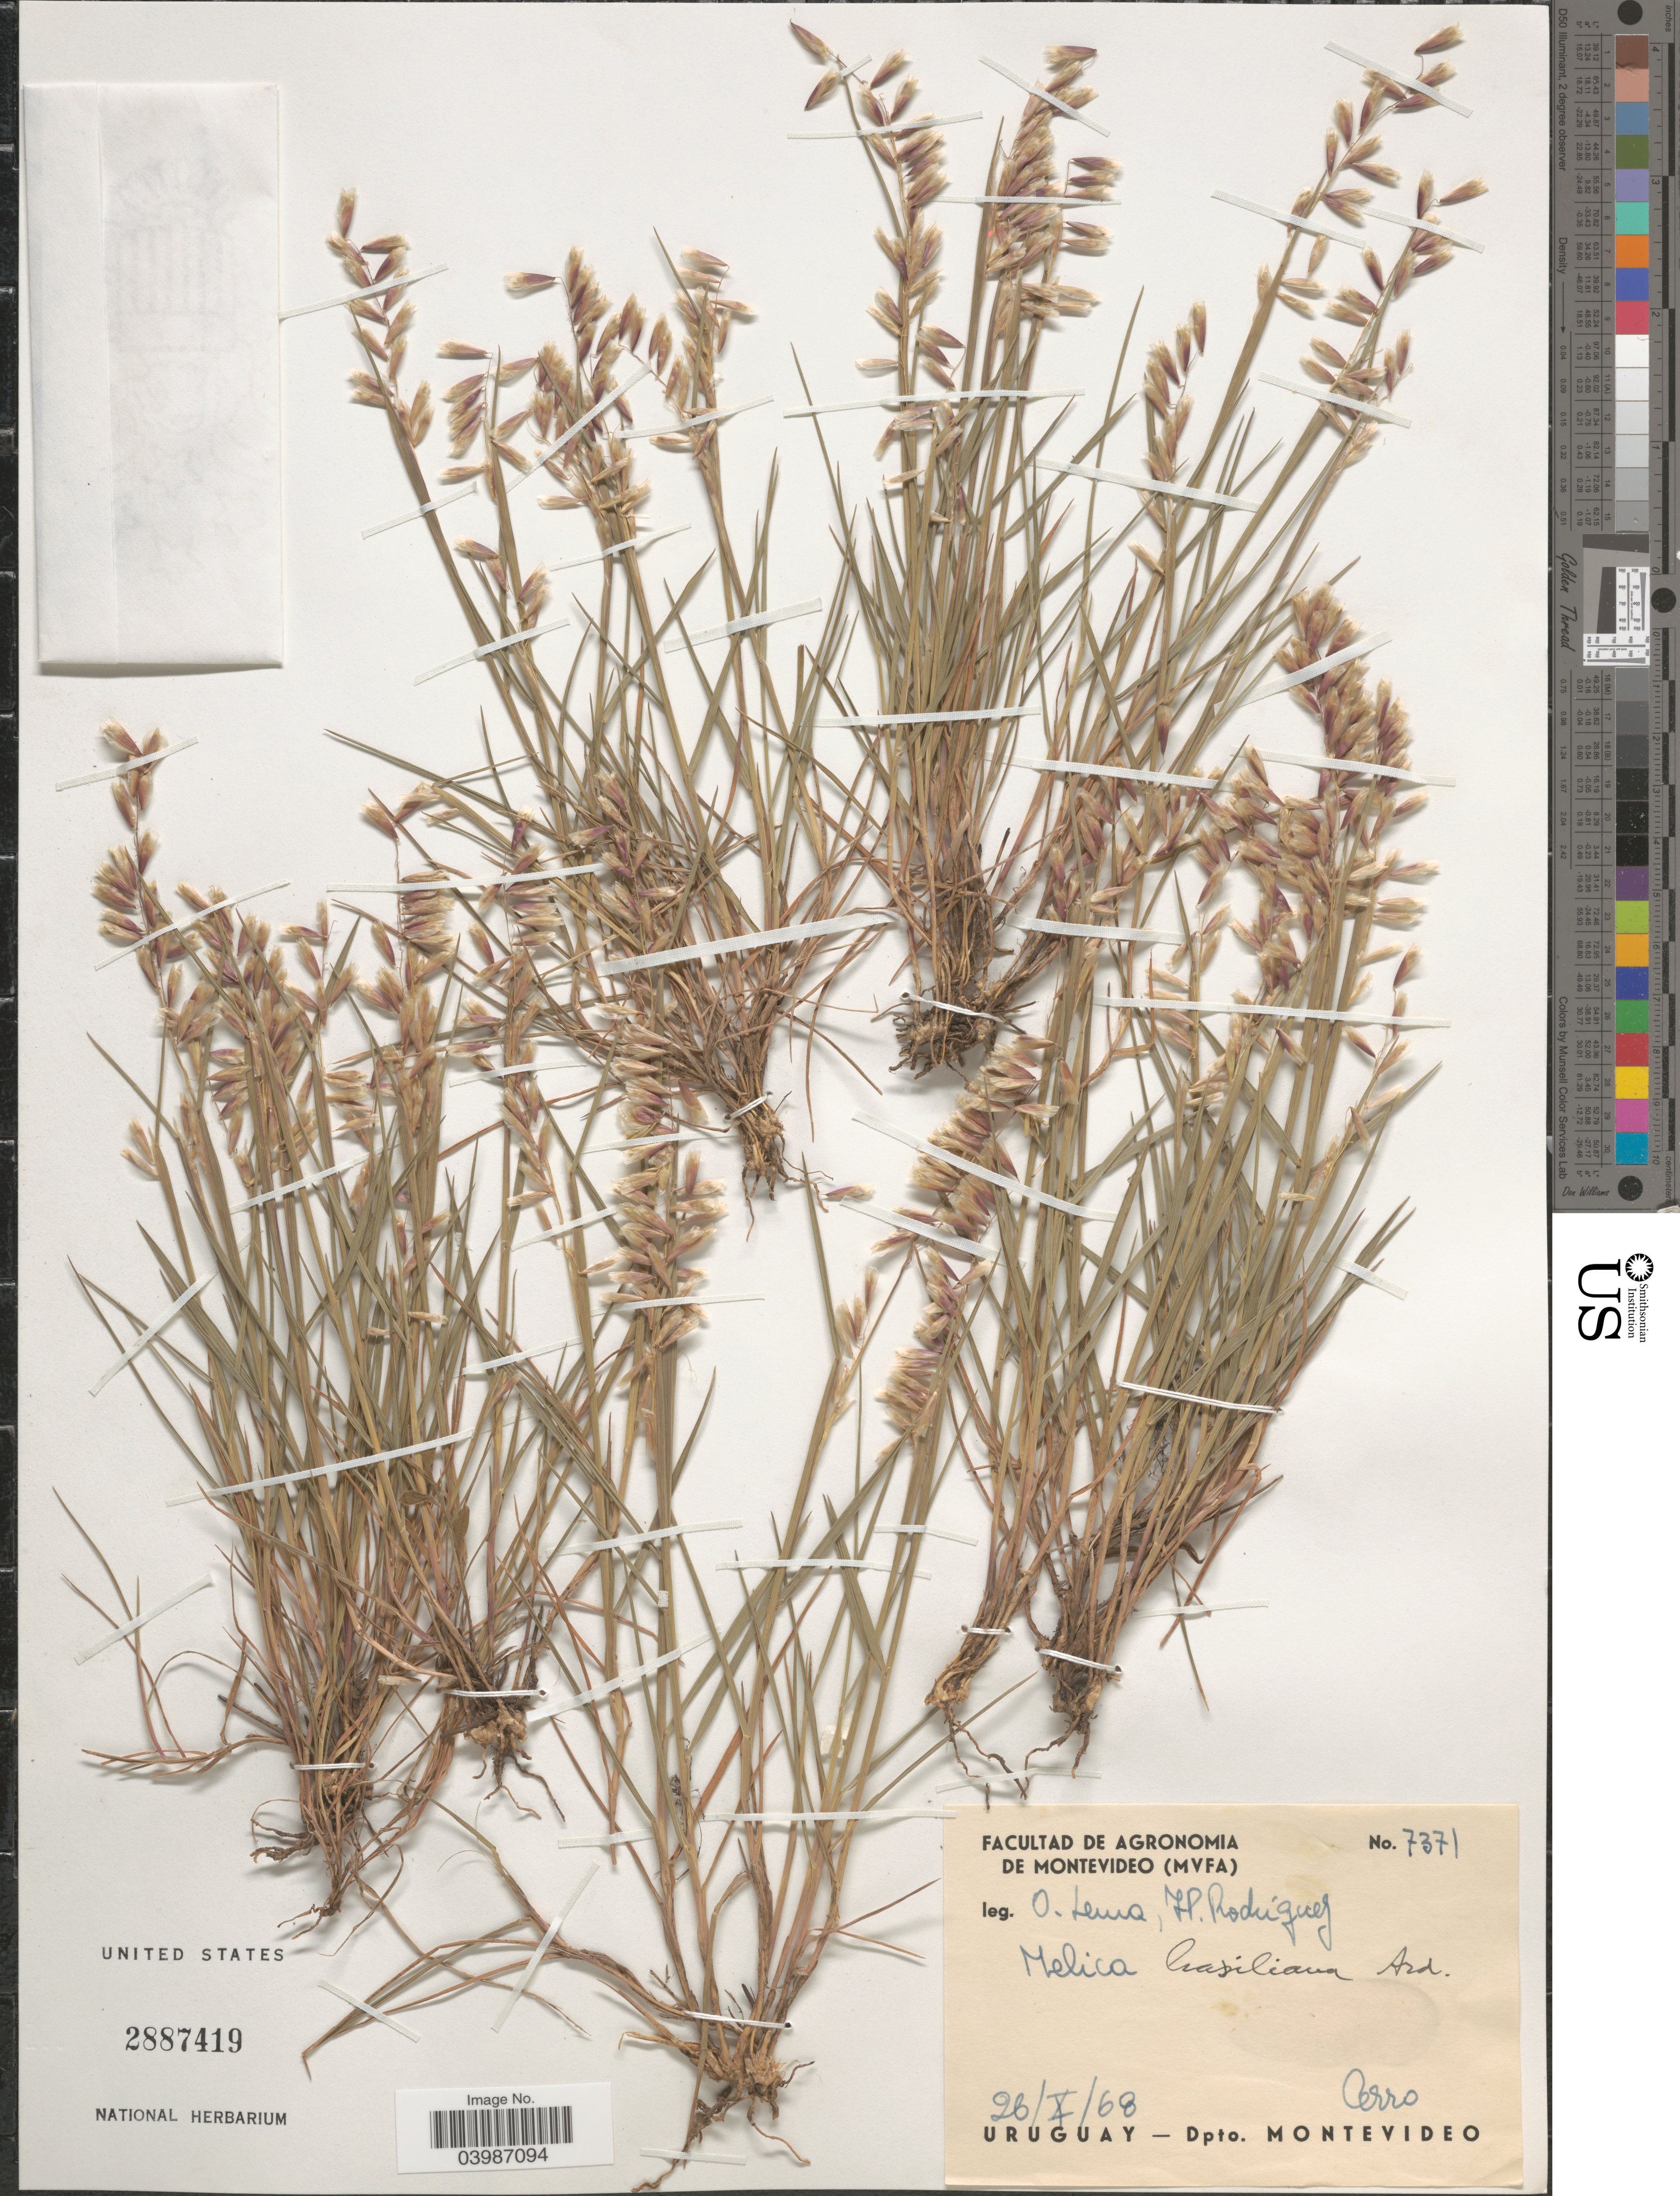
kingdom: Plantae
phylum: Tracheophyta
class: Liliopsida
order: Poales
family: Poaceae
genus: Melica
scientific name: Melica brasiliana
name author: Ard.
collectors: O. Lema & H. Rodriguez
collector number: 7371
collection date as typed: Transcribed d/m/y: 26/10/68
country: Uruguay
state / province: Montevideo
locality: Cerro Dpto. Montevideo.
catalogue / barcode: US 2887419